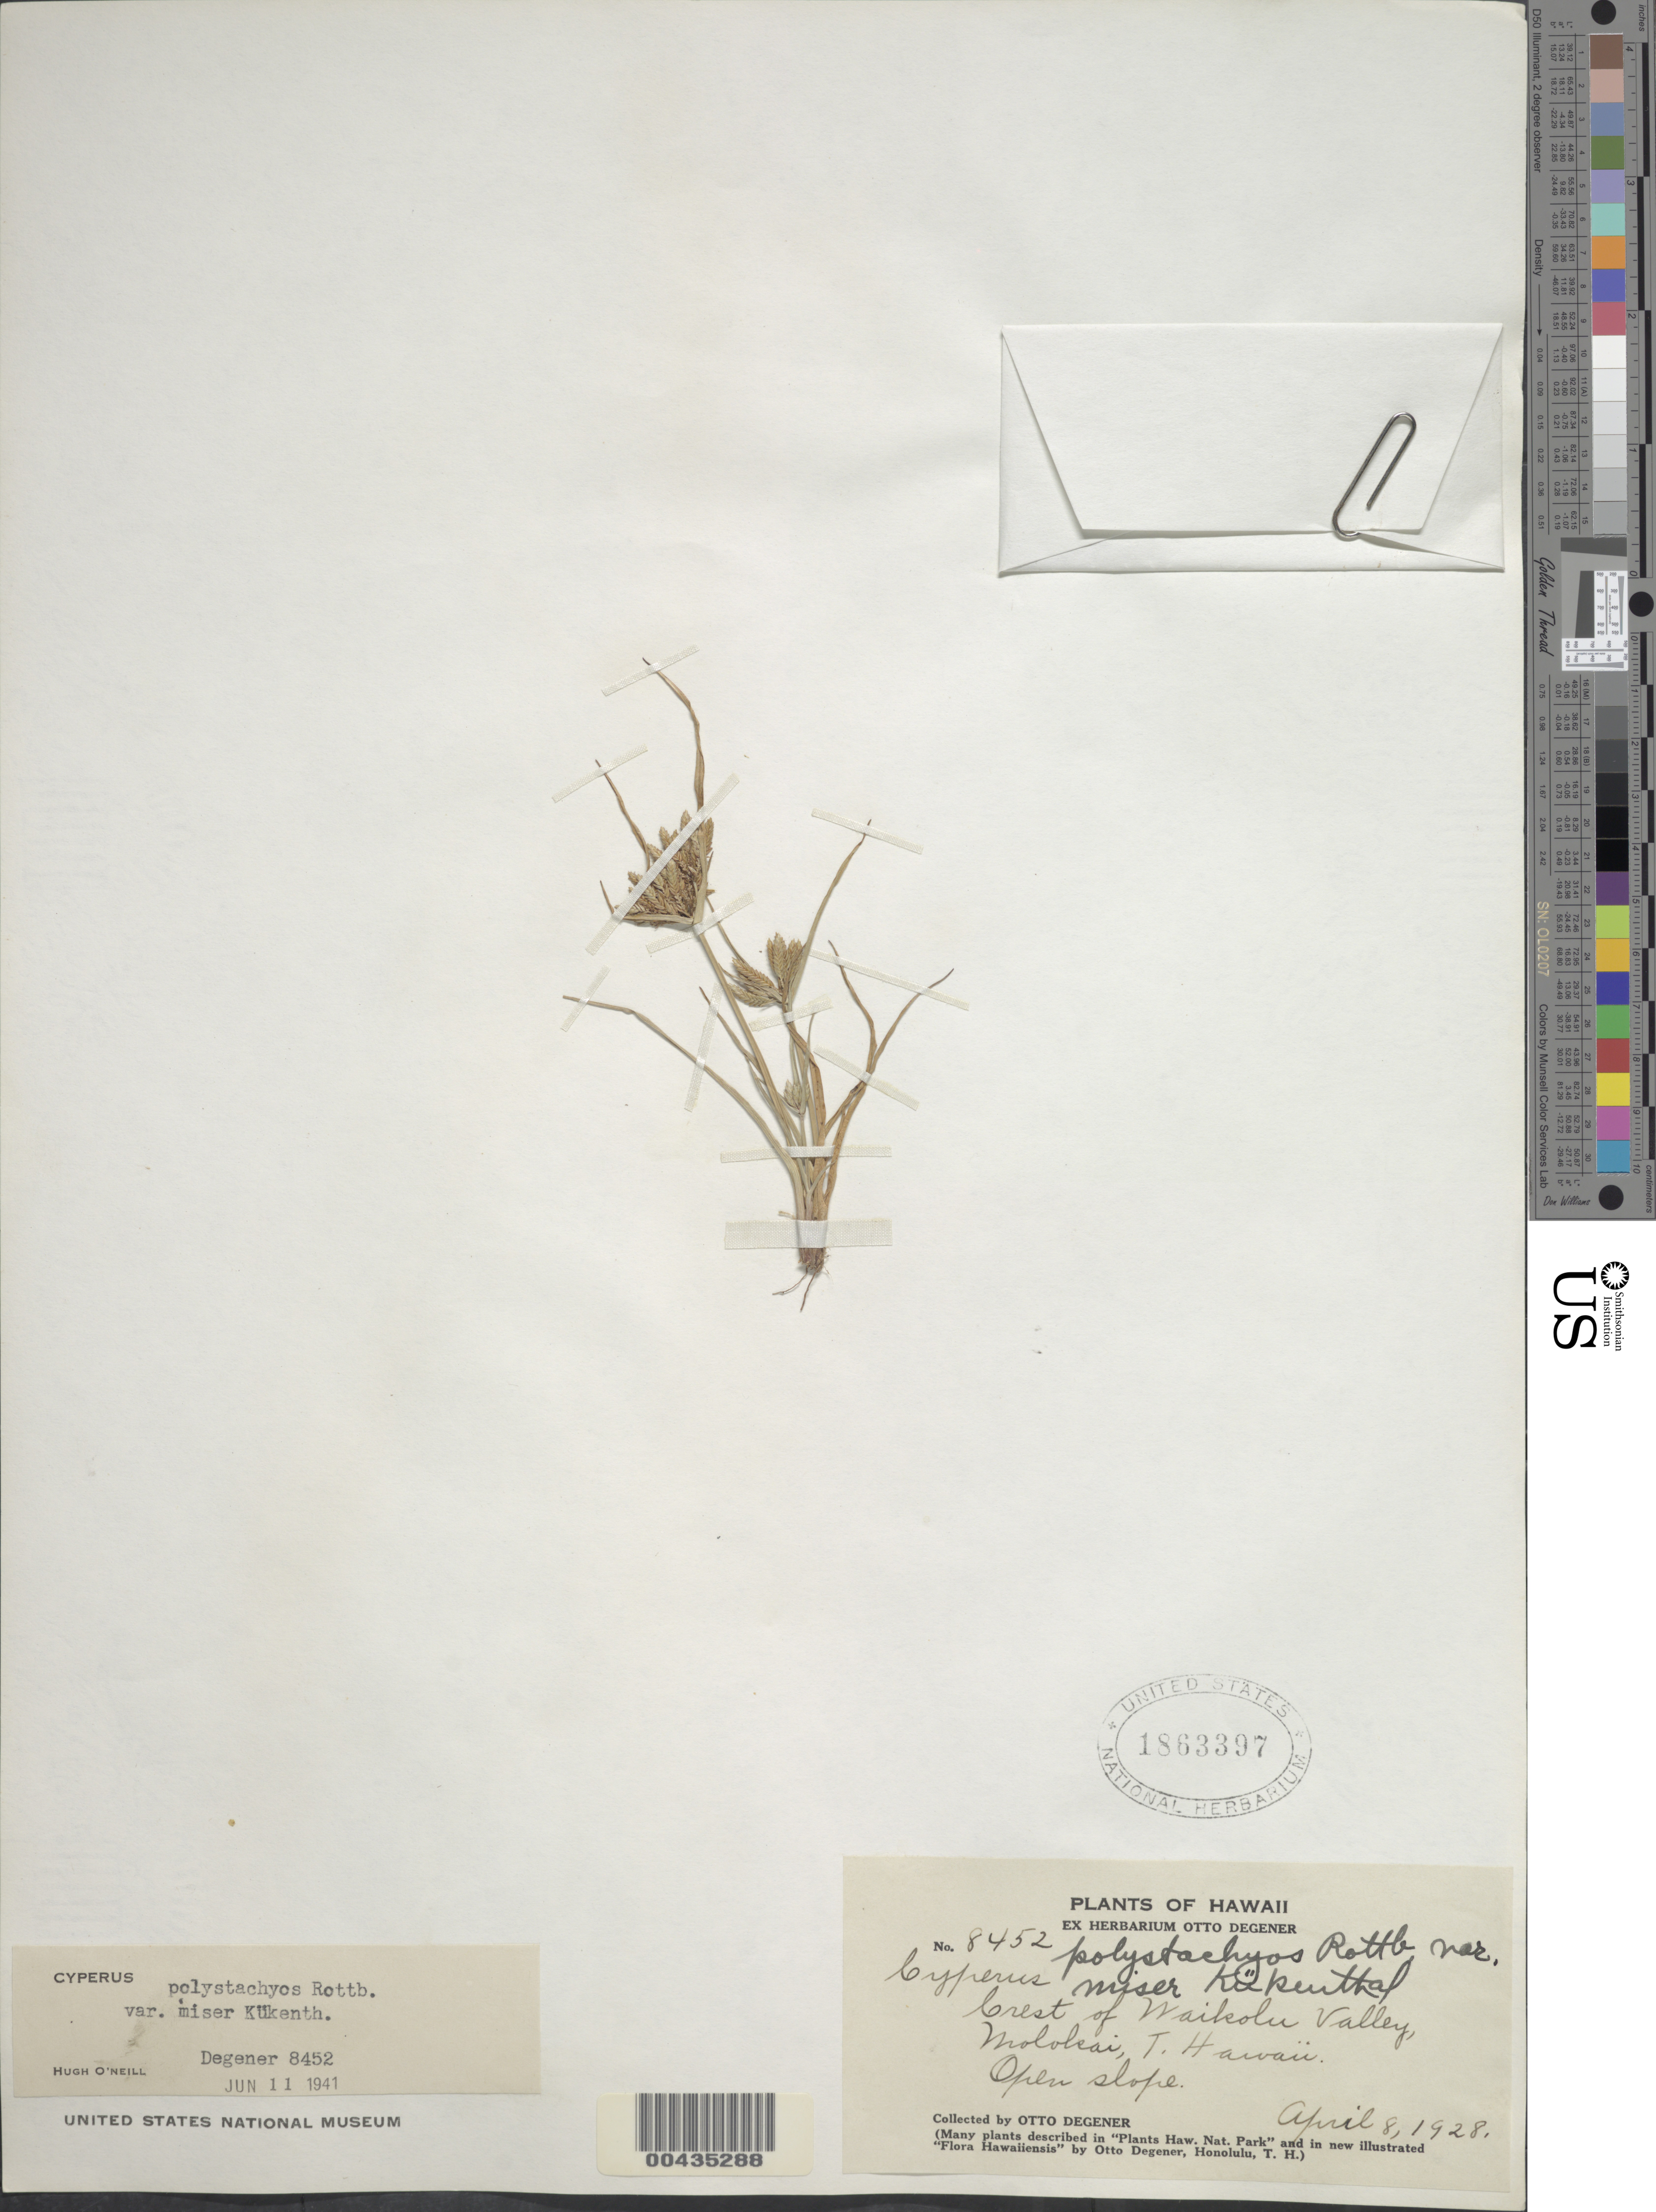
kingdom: Plantae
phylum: Tracheophyta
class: Liliopsida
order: Poales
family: Cyperaceae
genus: Cyperus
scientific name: Cyperus polystachyos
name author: Rottb.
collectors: O. Degener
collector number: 8452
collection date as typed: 8 Apr 1928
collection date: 1928-04-08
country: United States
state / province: Hawaii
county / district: Maui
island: Moloka'i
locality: Crest of Waikolu Valley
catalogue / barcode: US 1863397